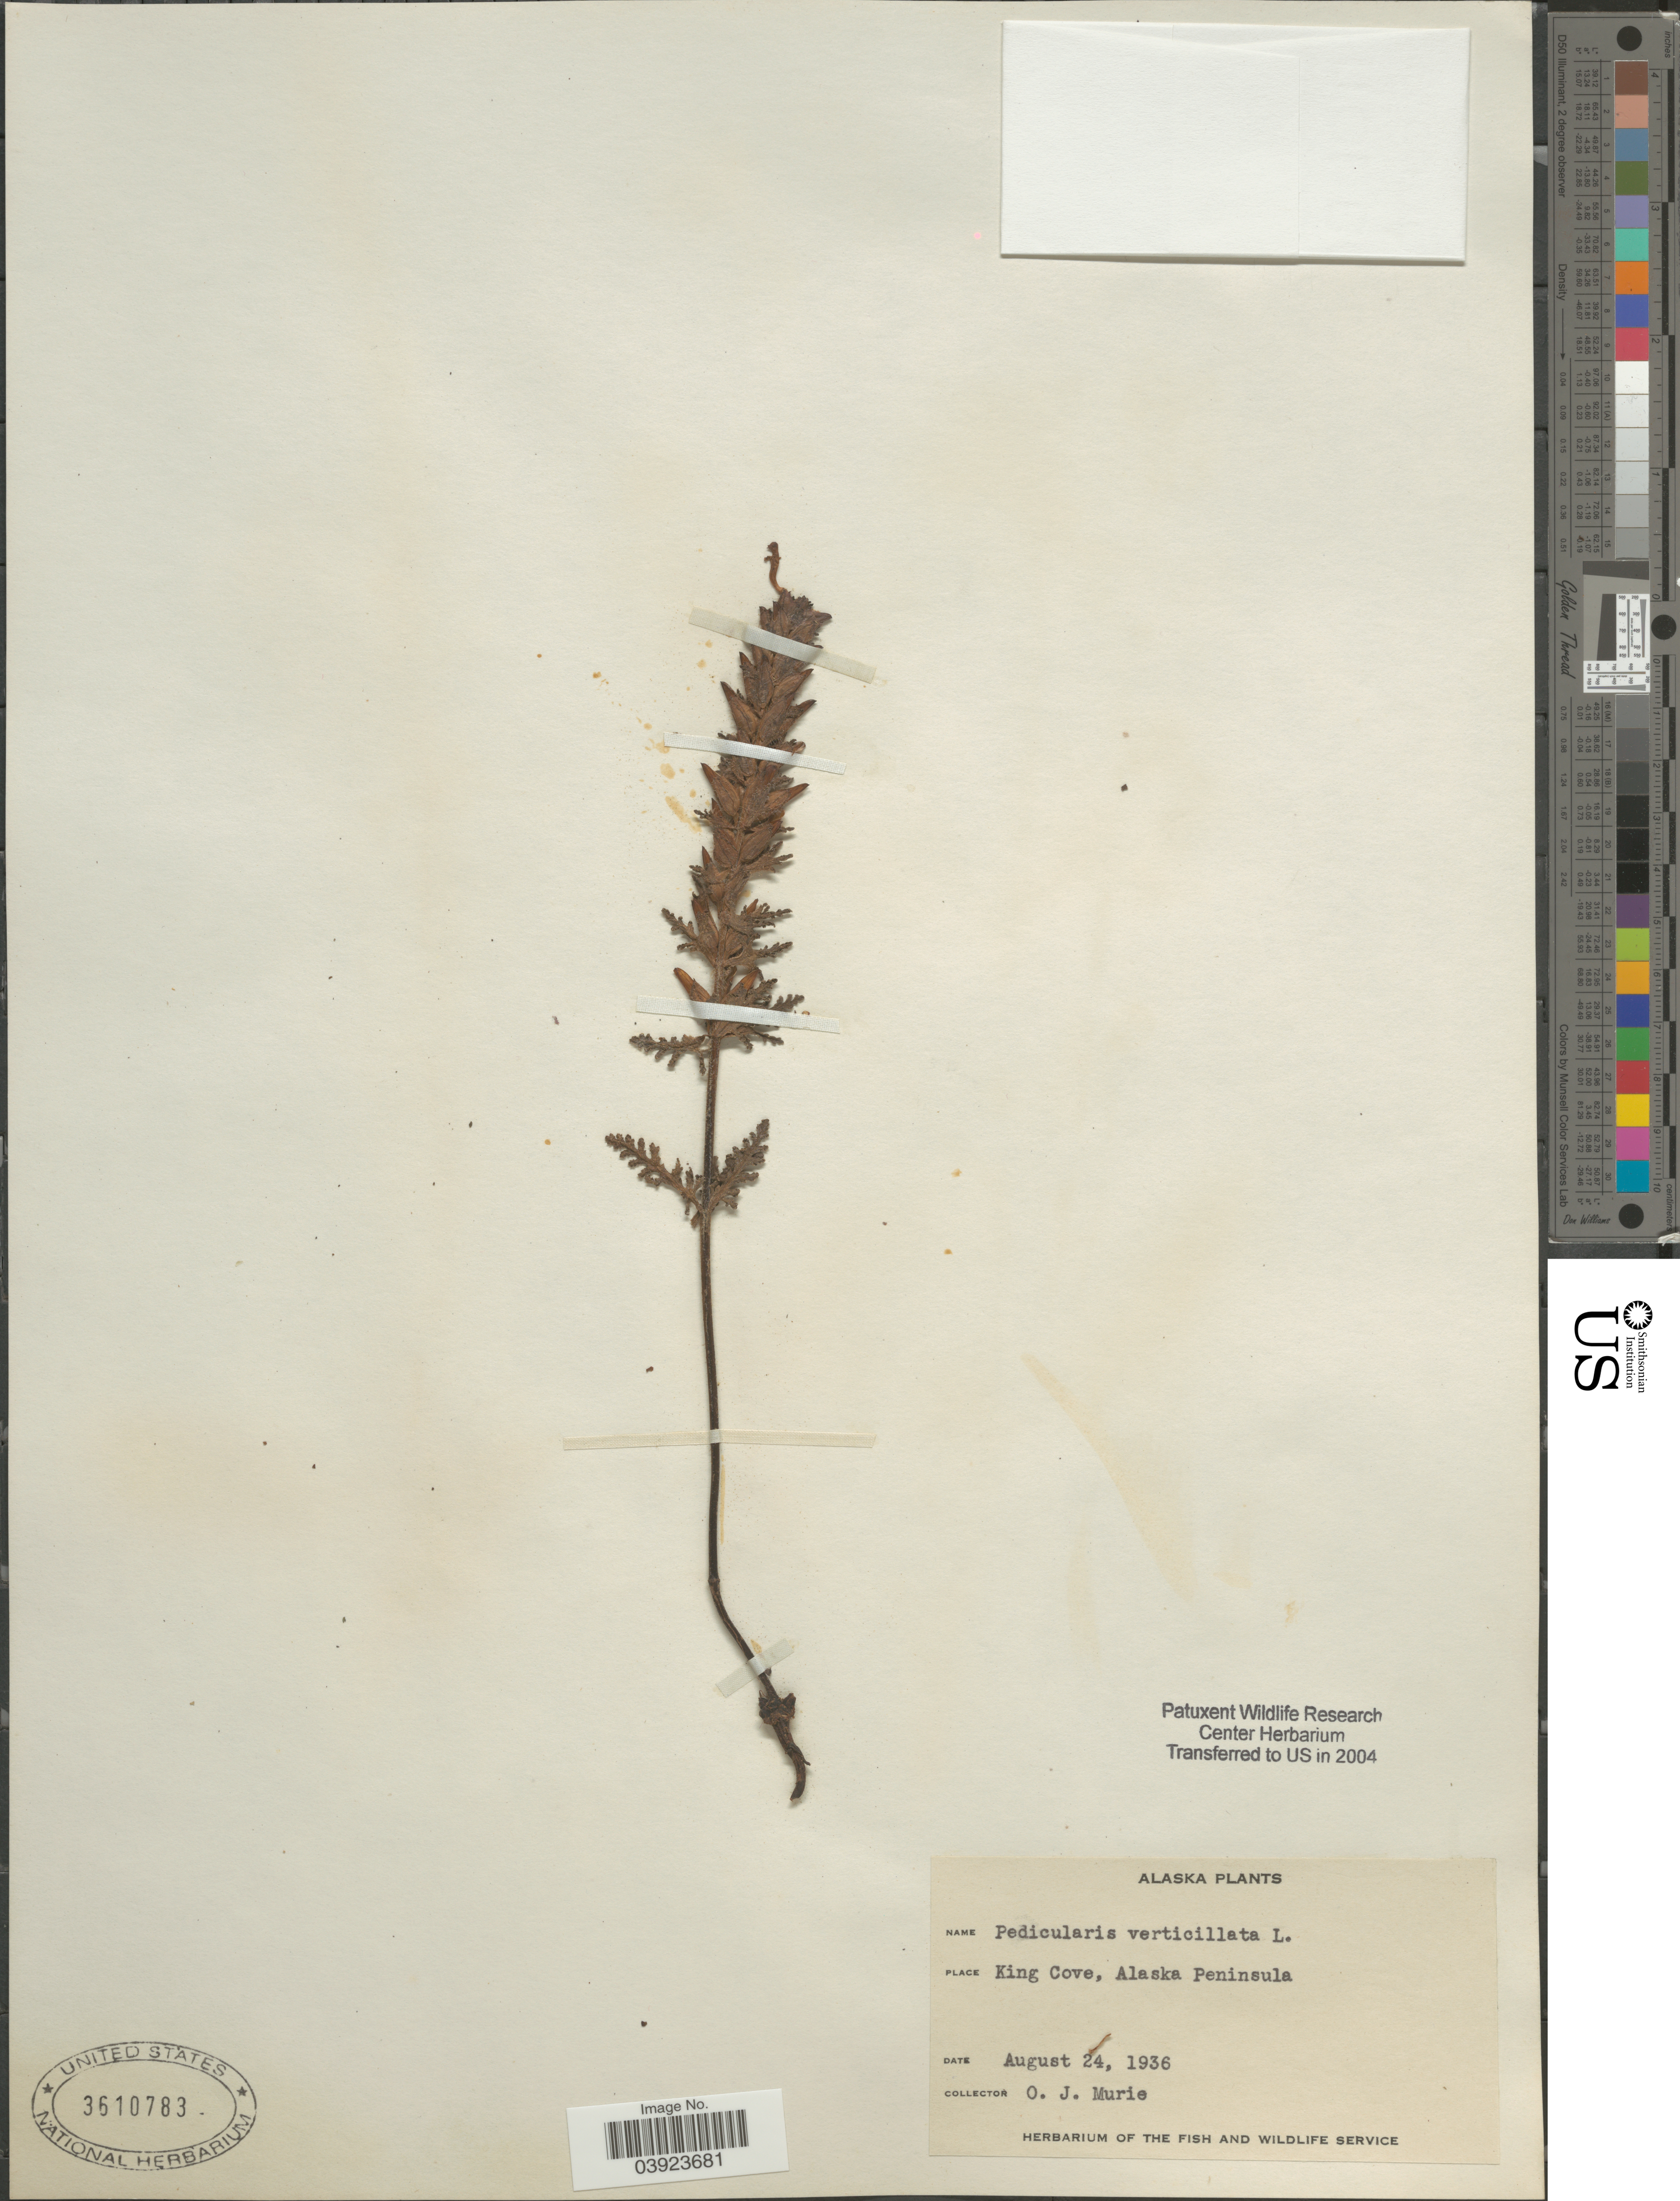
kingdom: Plantae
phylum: Tracheophyta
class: Magnoliopsida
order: Lamiales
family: Orobanchaceae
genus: Pedicularis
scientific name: Pedicularis verticillata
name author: L.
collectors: O. Murie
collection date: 1936-08-24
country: United States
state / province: Alaska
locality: King Cove, Alaska Peninsula.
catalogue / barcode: US 3610783